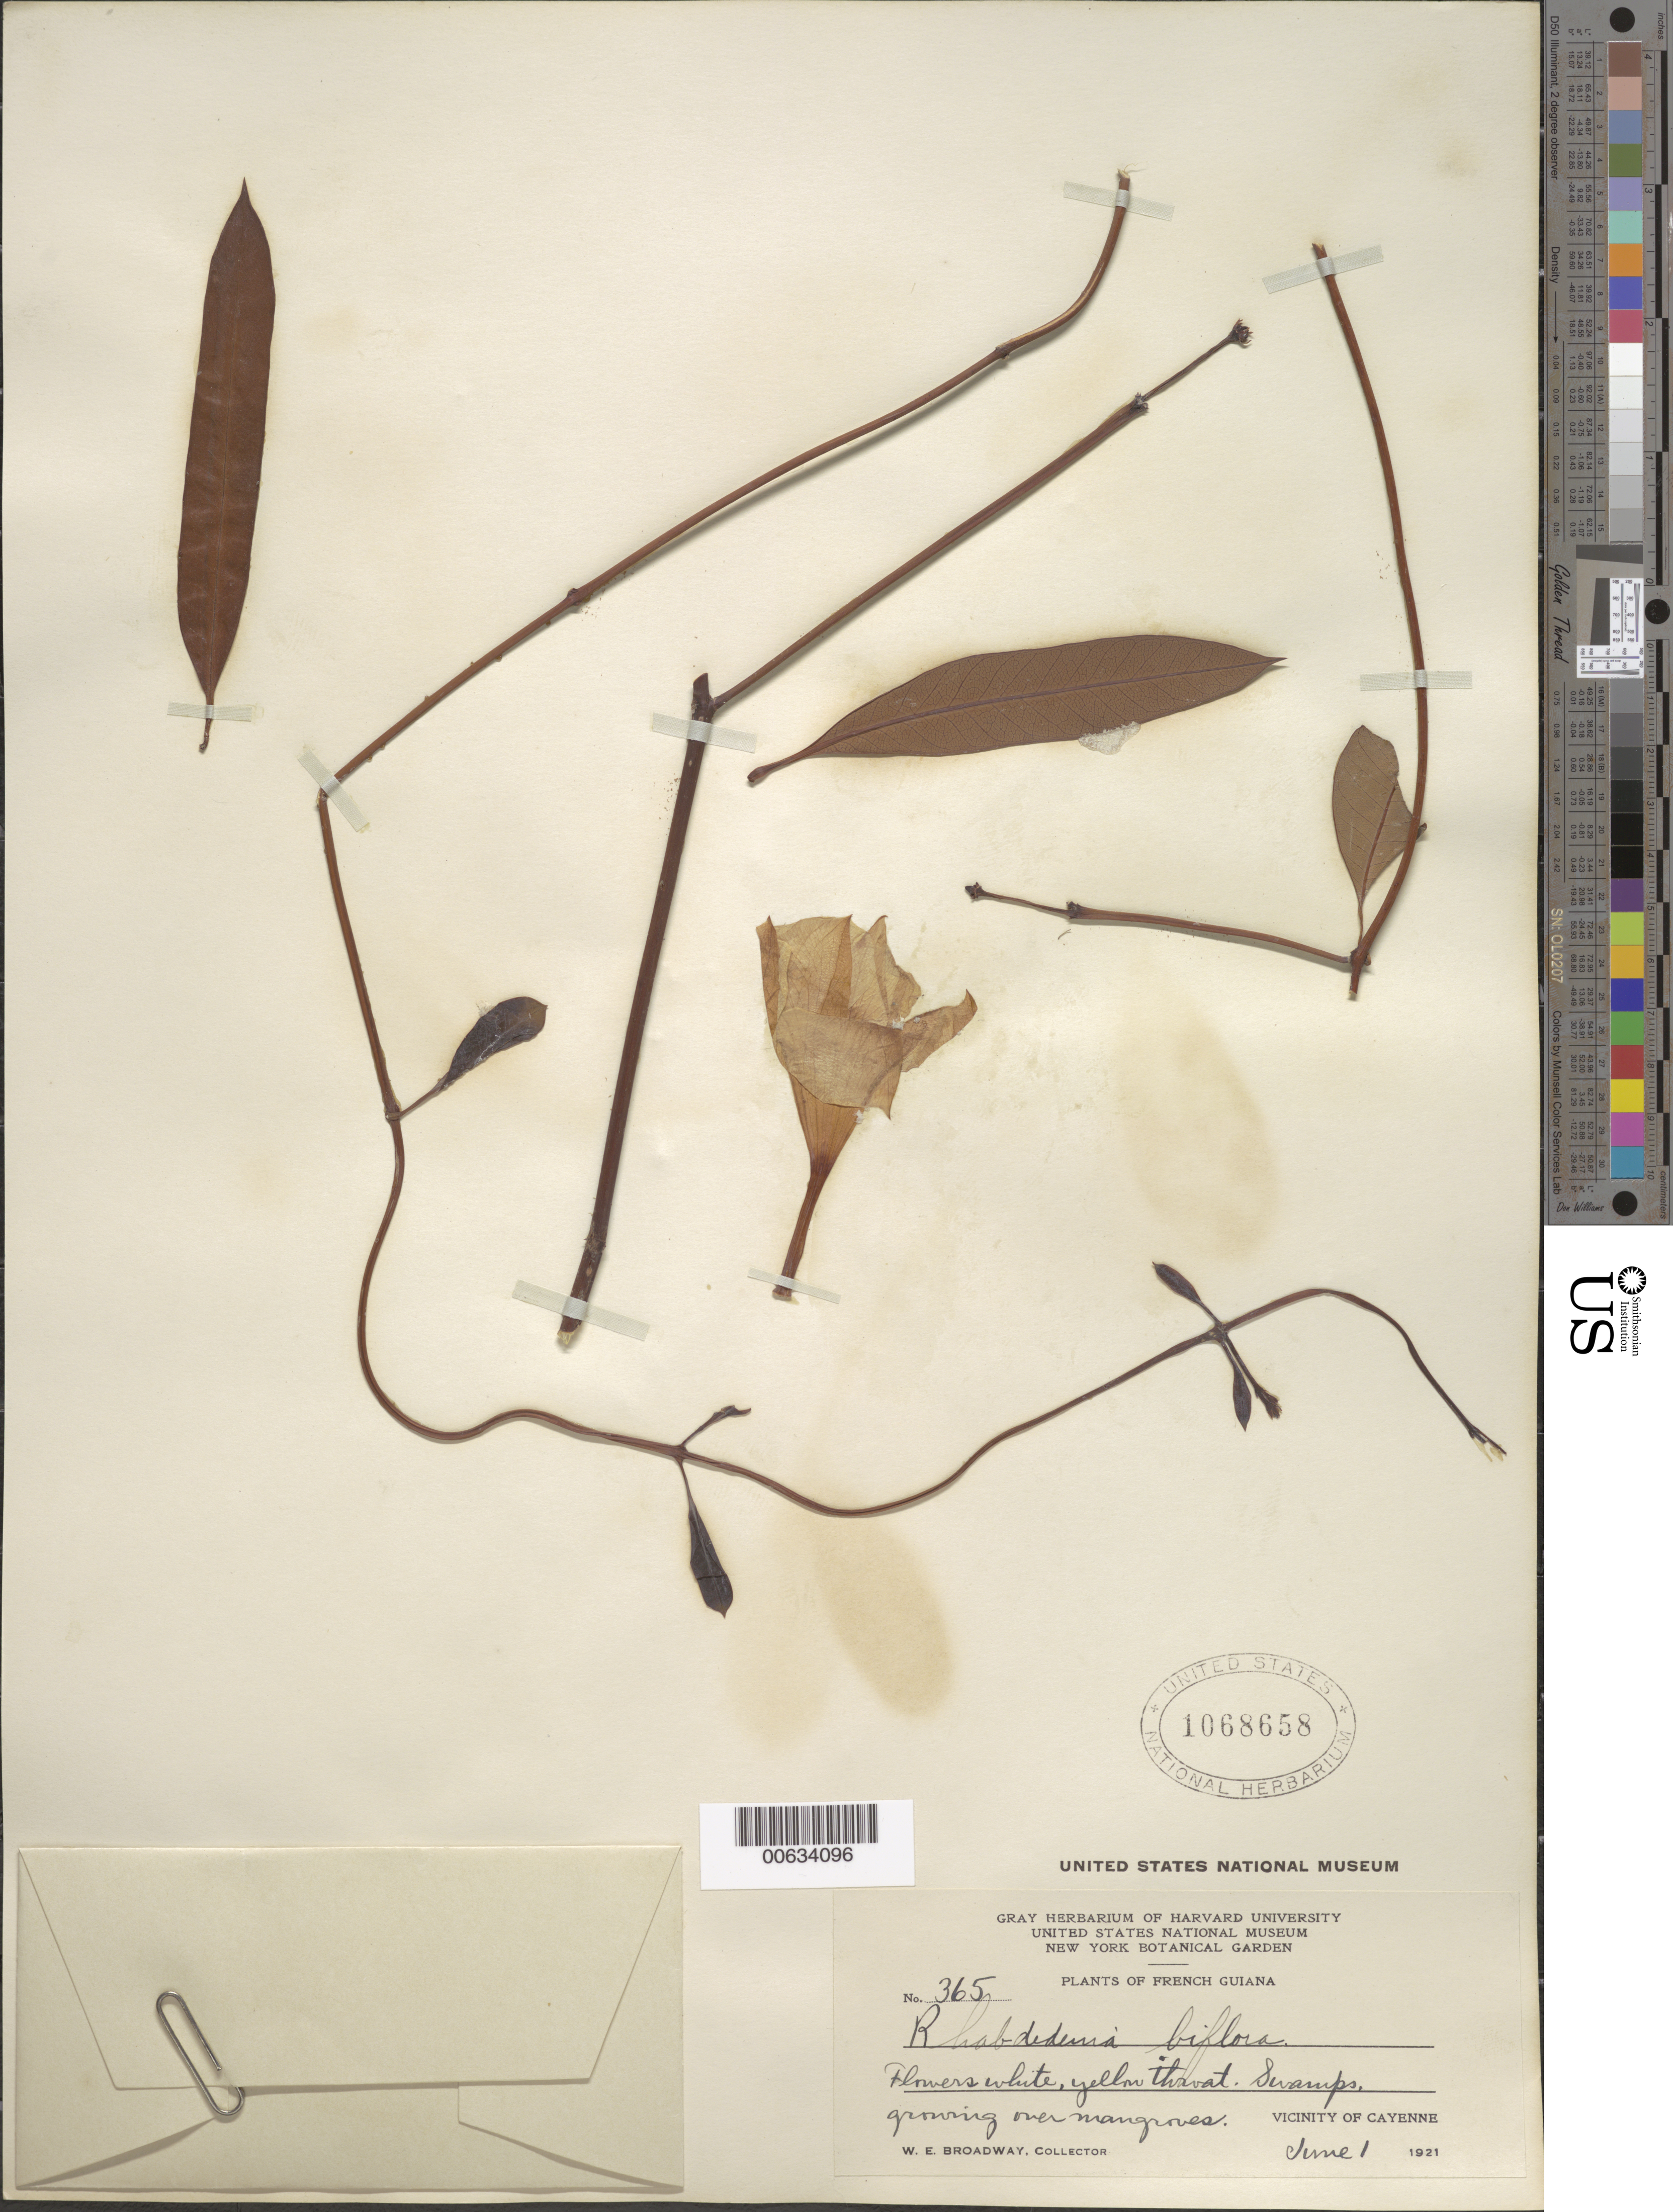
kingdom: Plantae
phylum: Tracheophyta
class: Magnoliopsida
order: Gentianales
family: Apocynaceae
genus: Rhabdadenia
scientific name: Rhabdadenia biflora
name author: (Jacq.) Müll. Arg.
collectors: W. E. Broadway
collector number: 365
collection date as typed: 1-Jun-21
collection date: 1921-06-01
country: French Guiana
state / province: Cayenne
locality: Cayenne, vic.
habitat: Swamps, growing over mangroves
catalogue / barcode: US 1068658